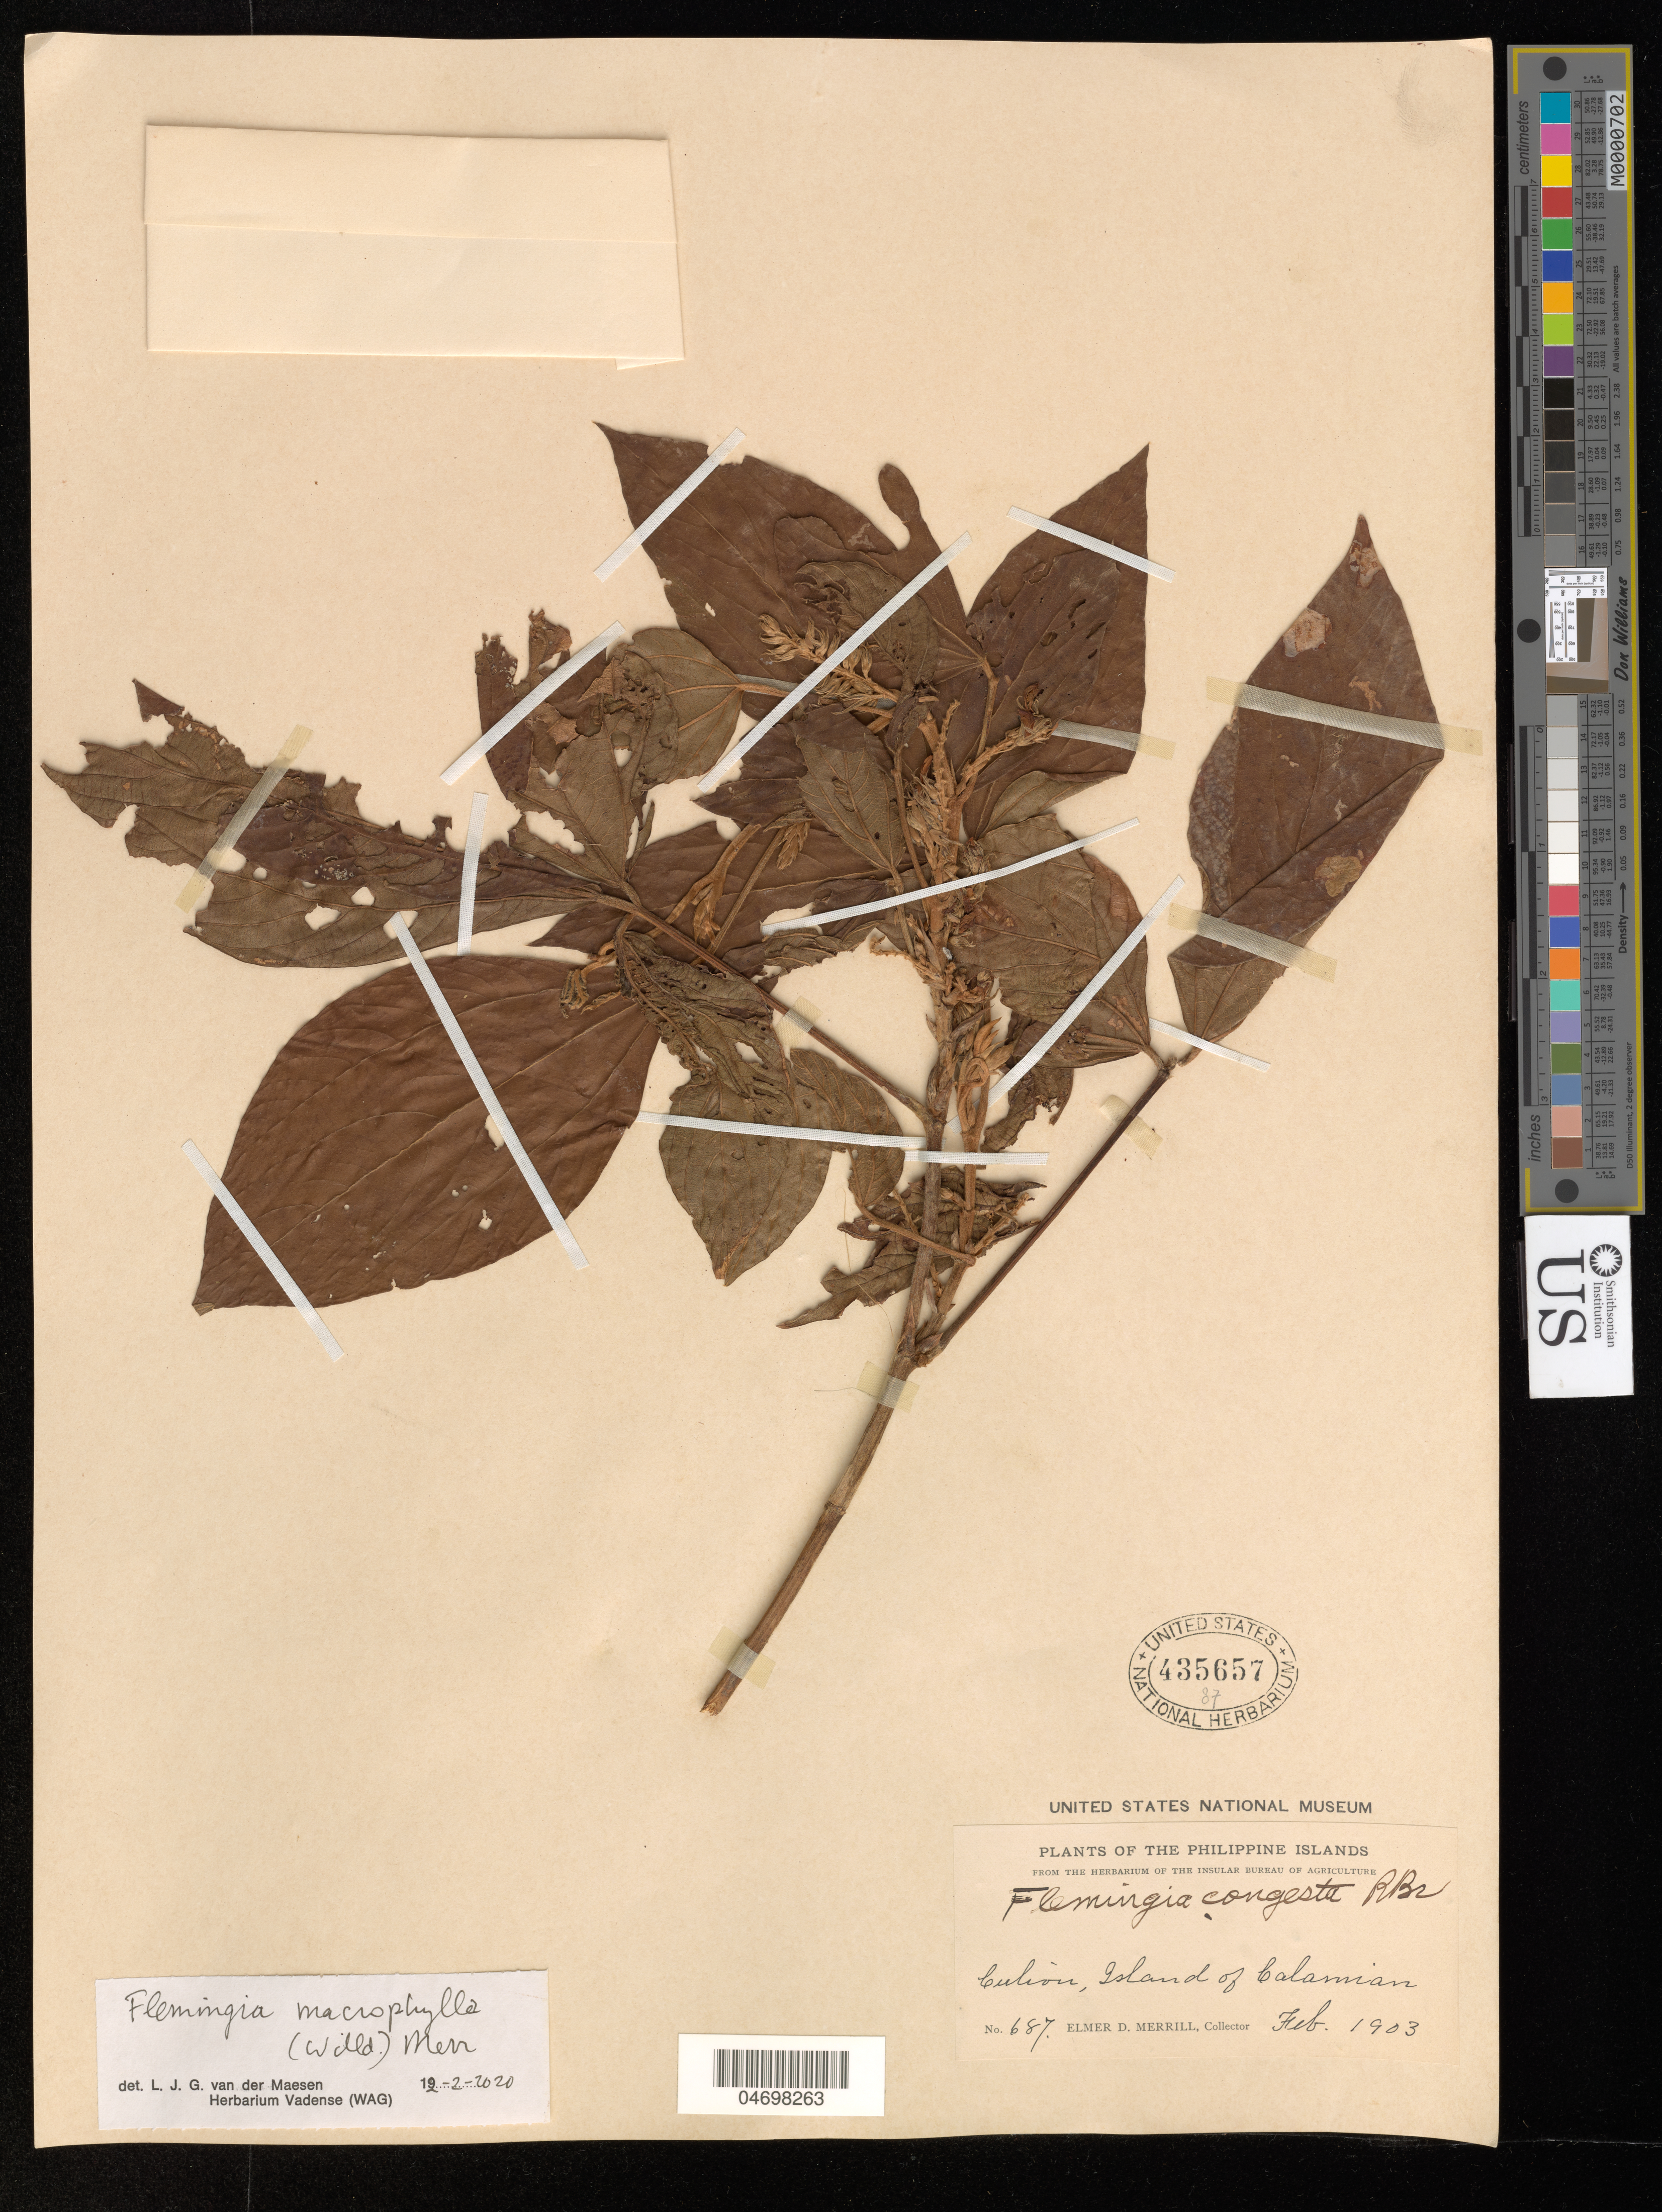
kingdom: Plantae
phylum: Tracheophyta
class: Magnoliopsida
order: Fabales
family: Fabaceae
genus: Flemingia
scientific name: Flemingia macrophylla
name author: (Willd.) Kuntze ex Merr.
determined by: Van Der Maesen, L. J. G., (WAG), Wageningen University (Netherlands)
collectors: E. D. Merrill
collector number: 687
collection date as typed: Feb 1903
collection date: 1903-02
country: Philippines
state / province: Mimaropa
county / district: Palawan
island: Culion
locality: Culion, Island of Calamian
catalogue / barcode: US 435657